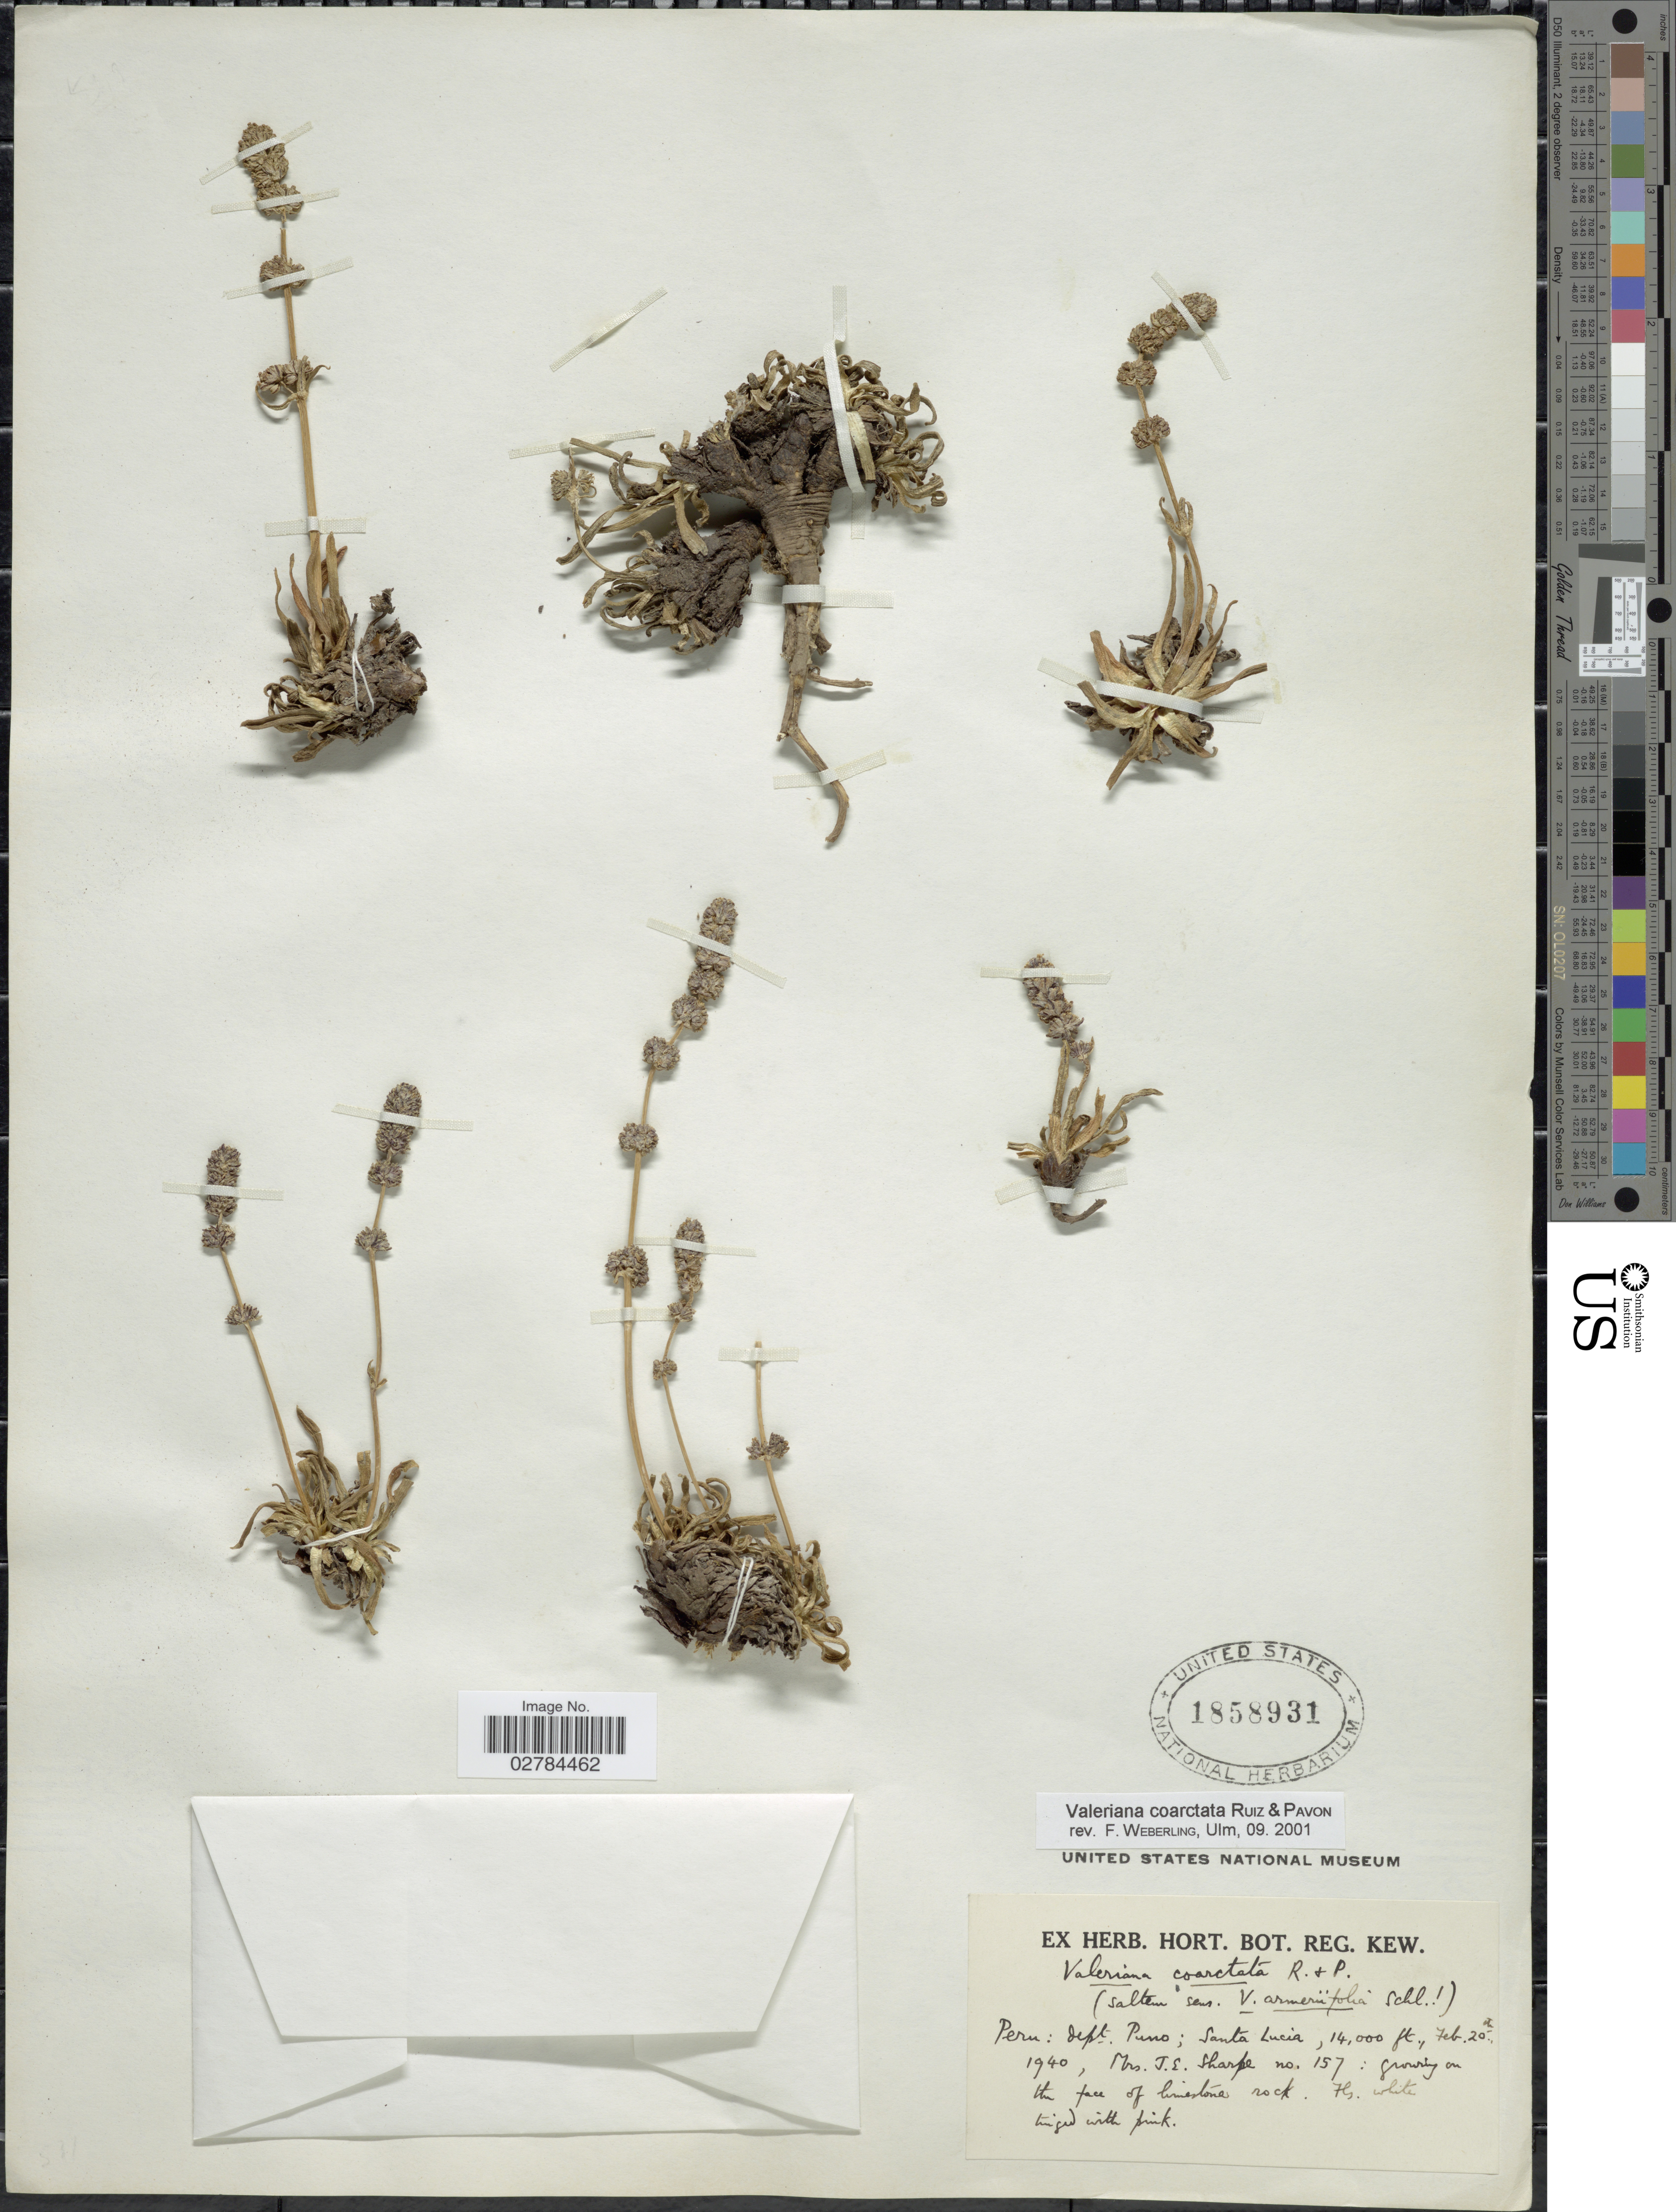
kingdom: Plantae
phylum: Tracheophyta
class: Magnoliopsida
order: Dipsacales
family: Caprifoliaceae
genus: Valeriana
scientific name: Valeriana coarctata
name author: Ruiz & Pav.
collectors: J. Sharpe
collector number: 157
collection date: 1940-02-20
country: Peru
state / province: Puno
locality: Dept. Puno; Santa Lucia.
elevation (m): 4267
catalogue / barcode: US 1858931